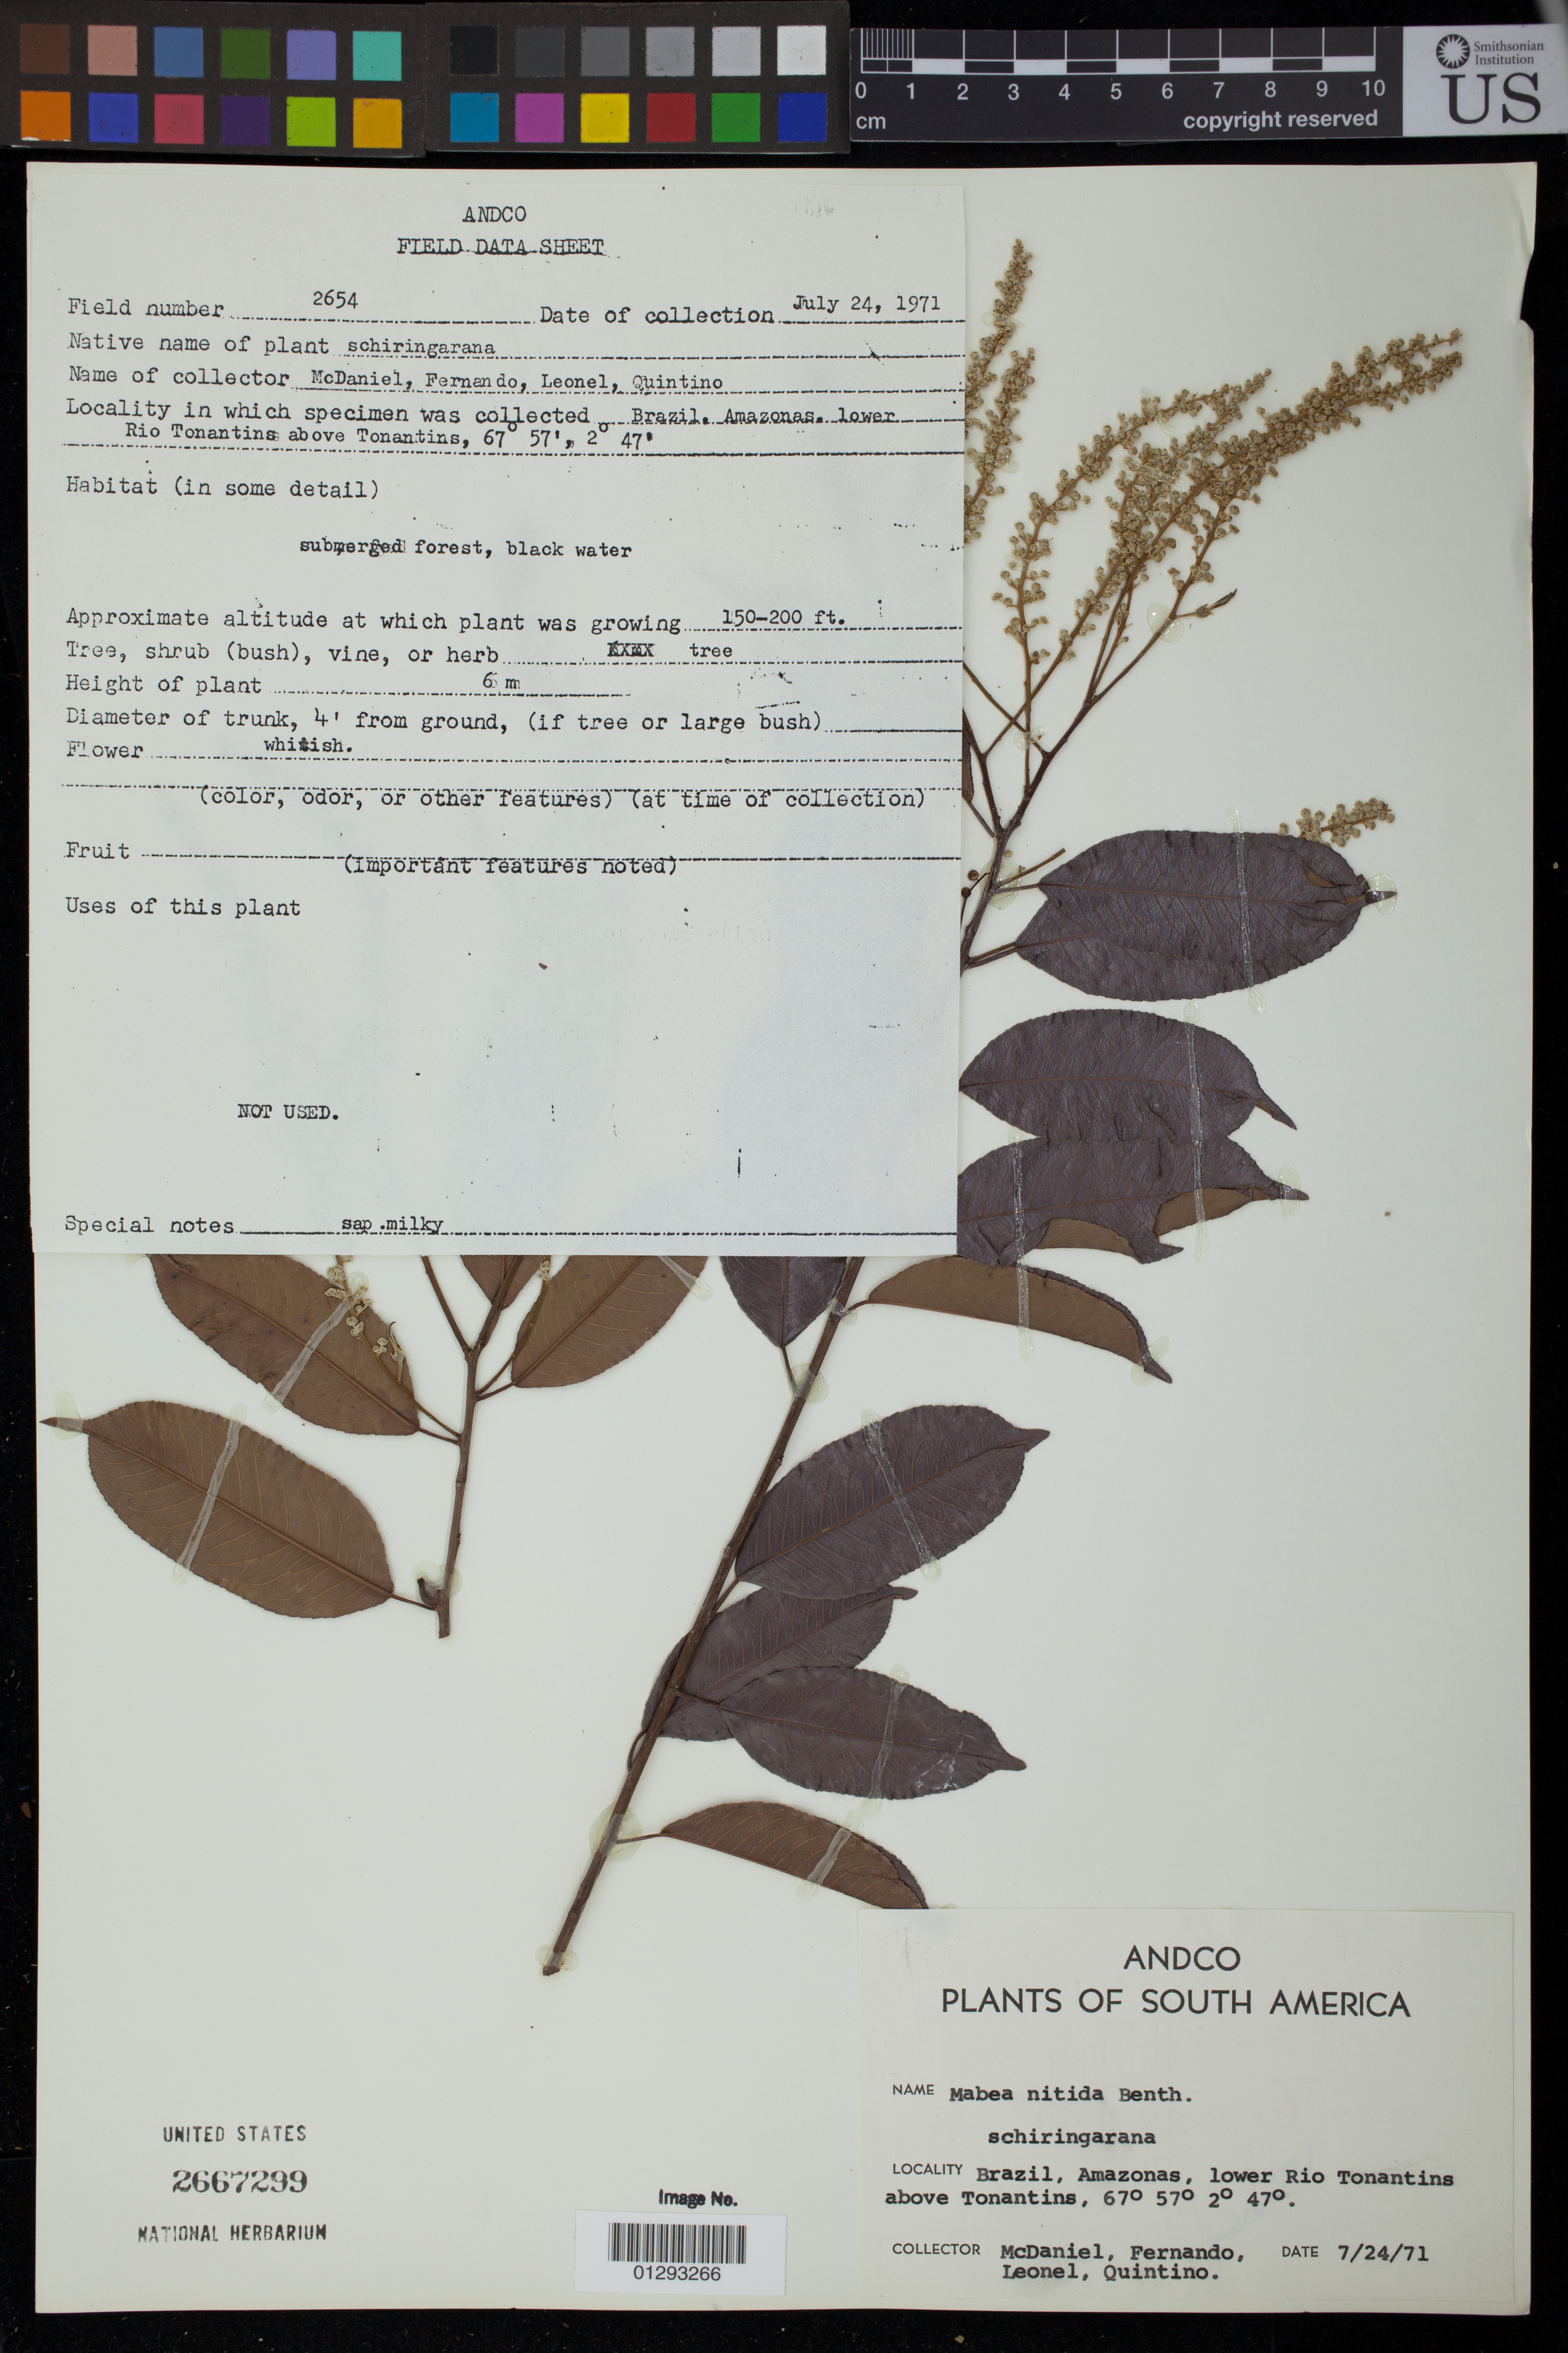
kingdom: Plantae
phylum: Tracheophyta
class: Magnoliopsida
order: Malpighiales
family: Euphorbiaceae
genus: Mabea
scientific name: Mabea nitida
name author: Spruce ex Benth.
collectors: -- McDaniel, -- Fernando, -- Leonel & -- Quintino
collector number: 2654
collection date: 1971-07-24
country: Brazil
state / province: Amazonas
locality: lower Rio Tonantins above Tonantins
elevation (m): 46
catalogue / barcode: US 2667299